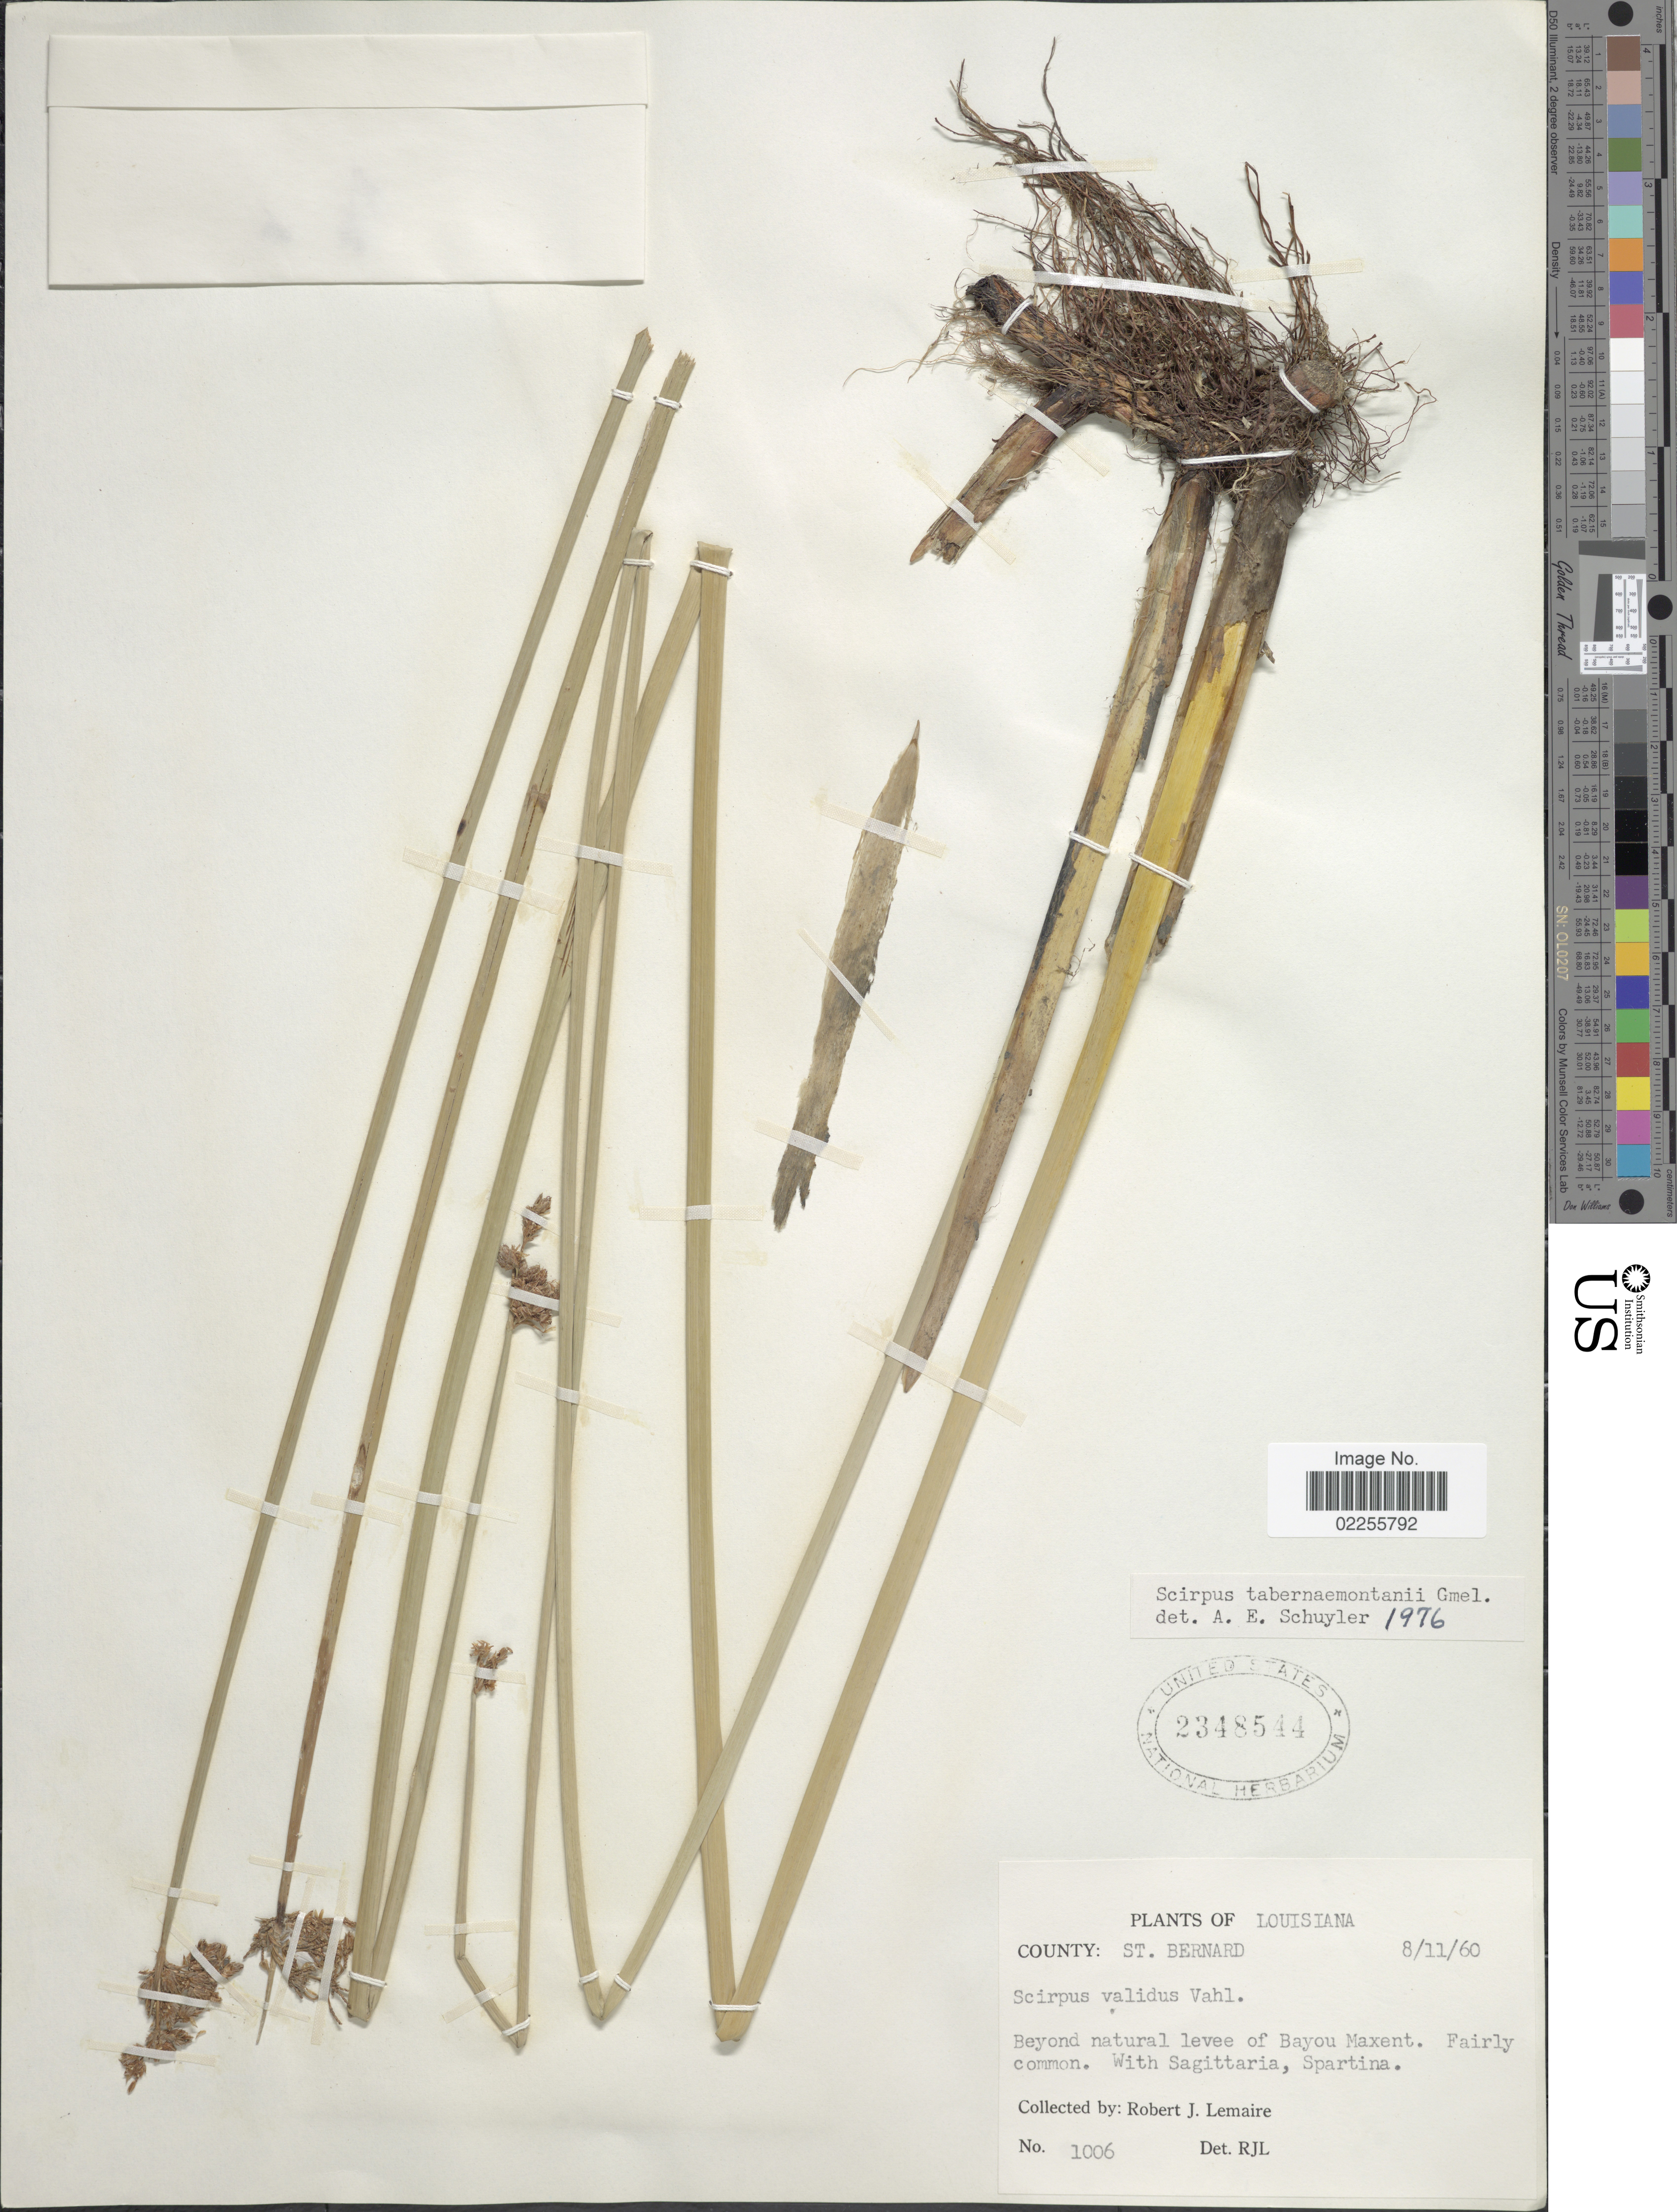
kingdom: Plantae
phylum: Tracheophyta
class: Liliopsida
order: Poales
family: Cyperaceae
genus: Schoenoplectus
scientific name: Schoenoplectus tabernaemontani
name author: (C.C. Gmel.) Palla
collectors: R. J. Lemaire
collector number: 1006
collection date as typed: Transcribed d/m/y: 11/8/60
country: United States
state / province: Louisiana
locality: County: St. Bernard, beyond natural levee of Bayou Maxent.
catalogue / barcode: US 2348544